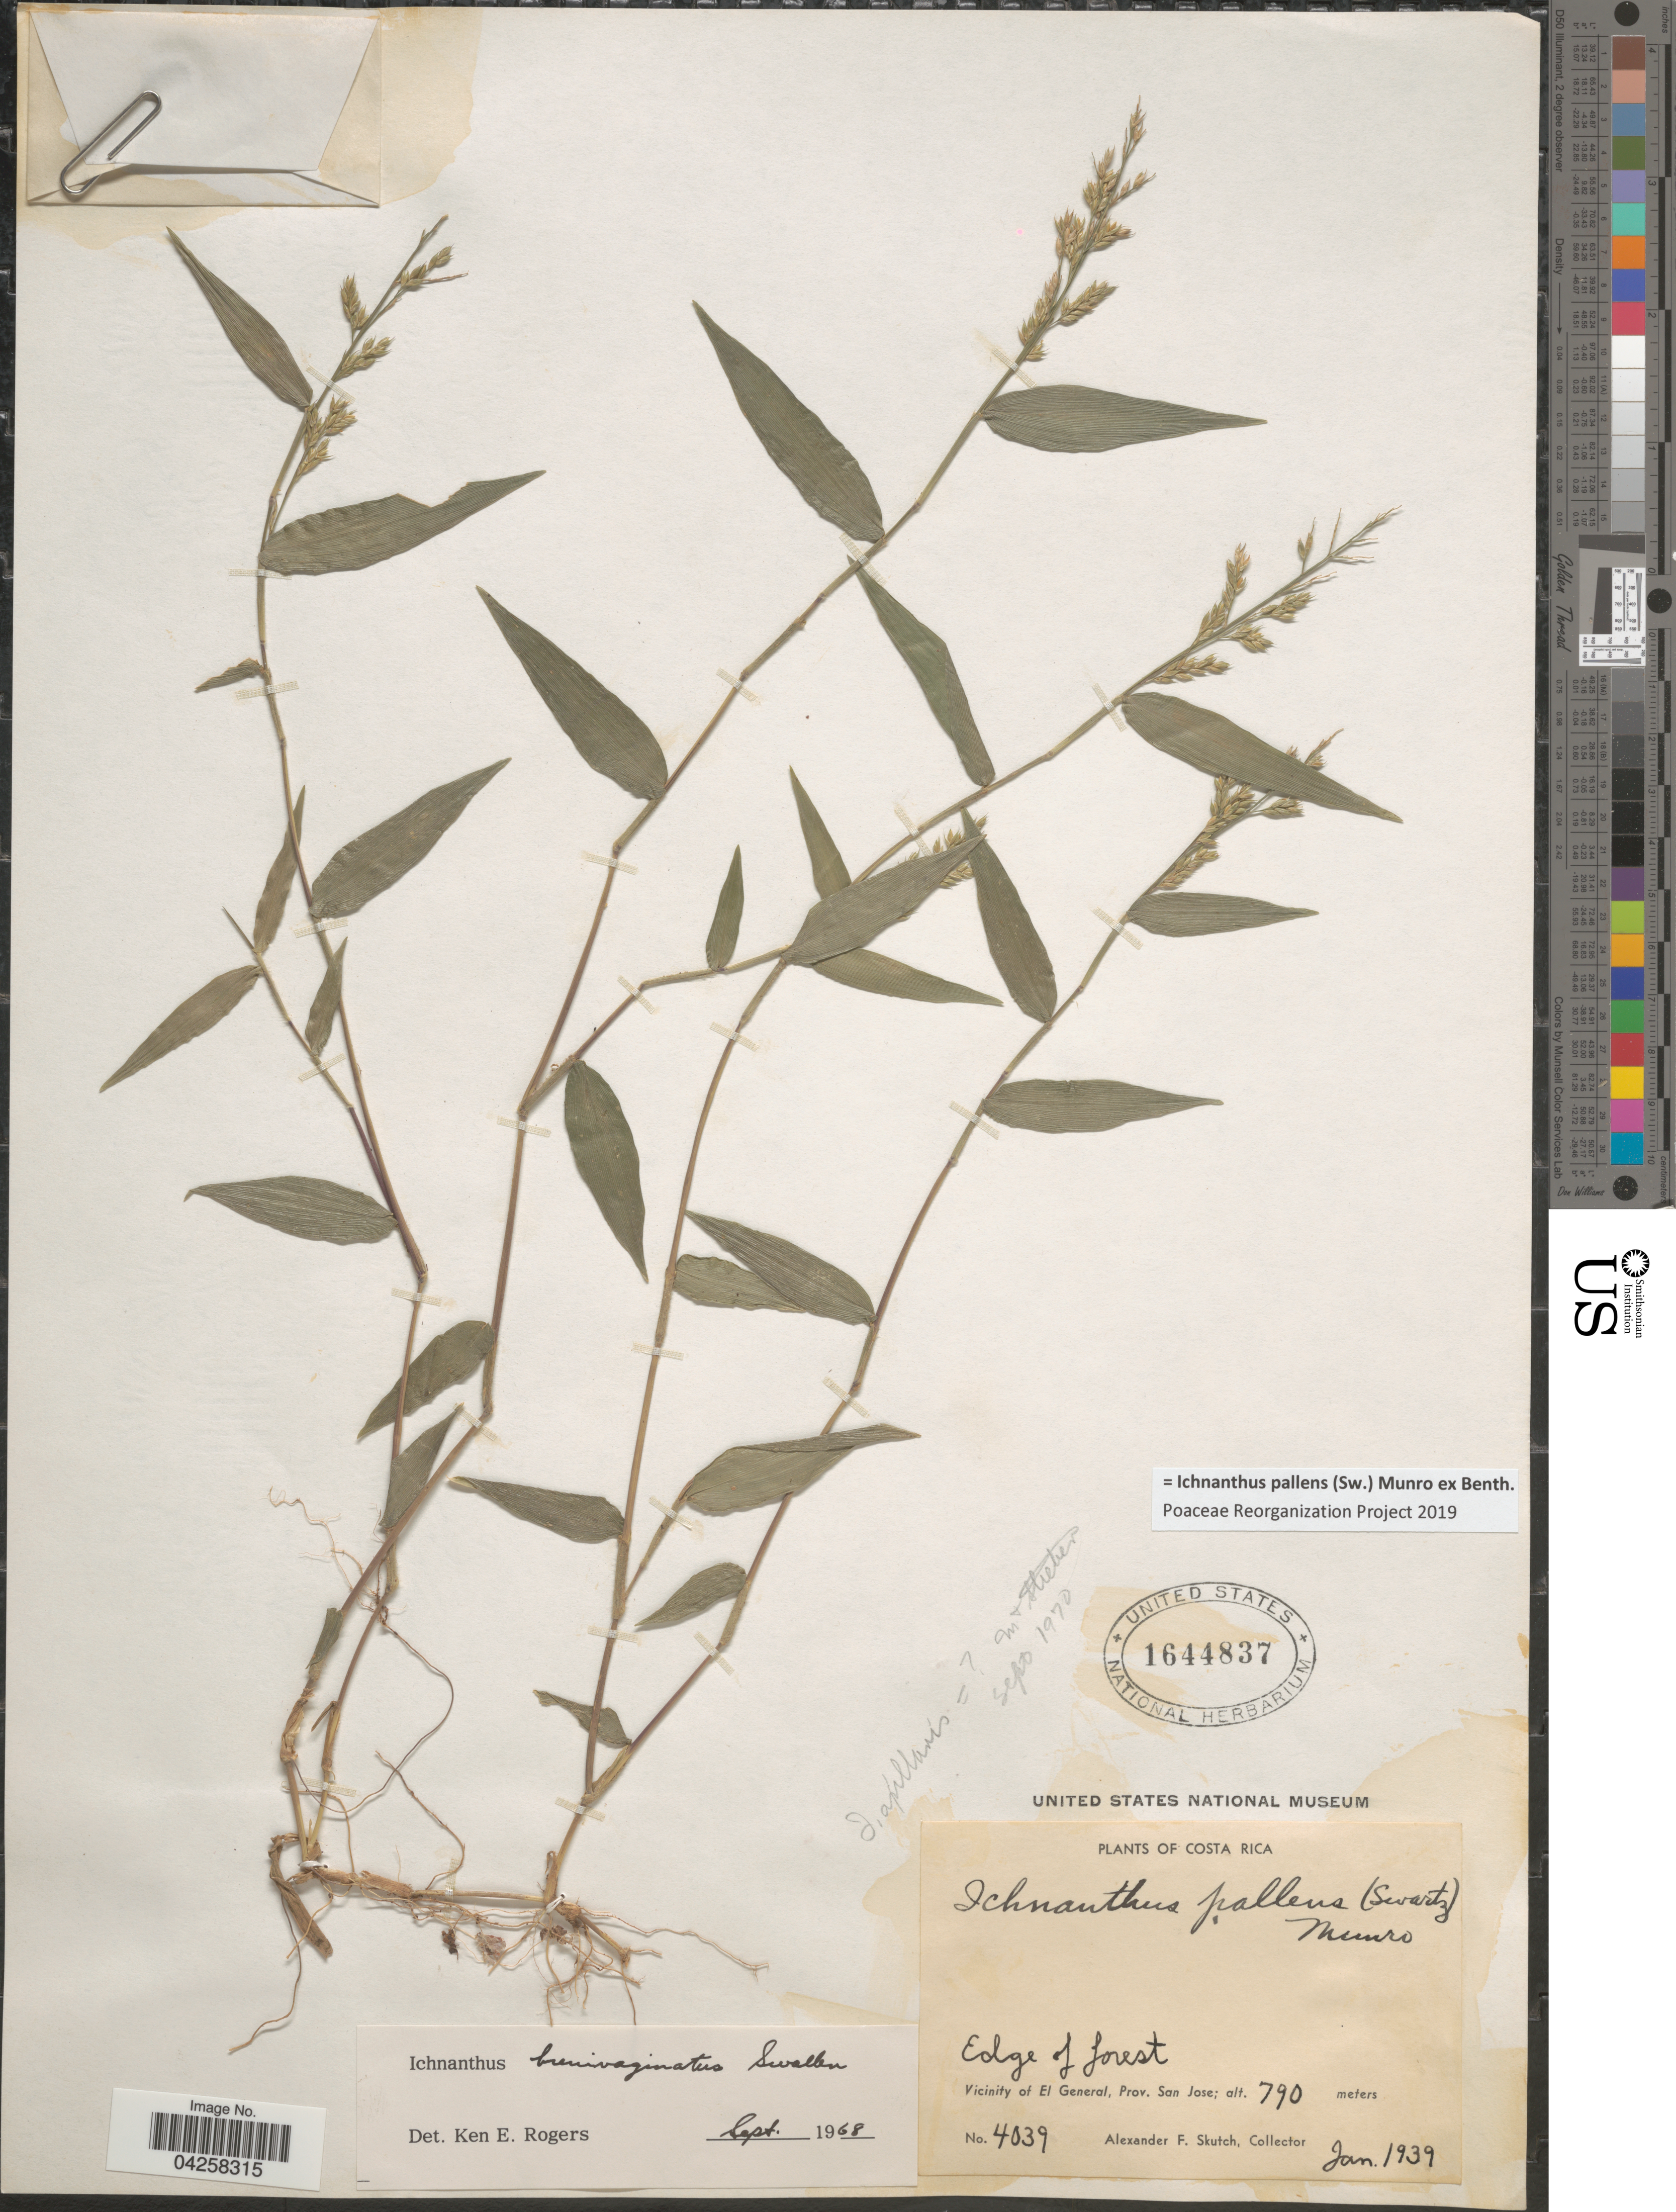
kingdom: Plantae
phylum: Tracheophyta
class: Liliopsida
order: Poales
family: Poaceae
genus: Ichnanthus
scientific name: Ichnanthus pallens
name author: (Sw.) Munro ex Benth.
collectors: A. F. Skutch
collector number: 4039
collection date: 1939-01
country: Costa Rica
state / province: San José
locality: Vicinity of El General.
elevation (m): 790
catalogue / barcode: US 1644837